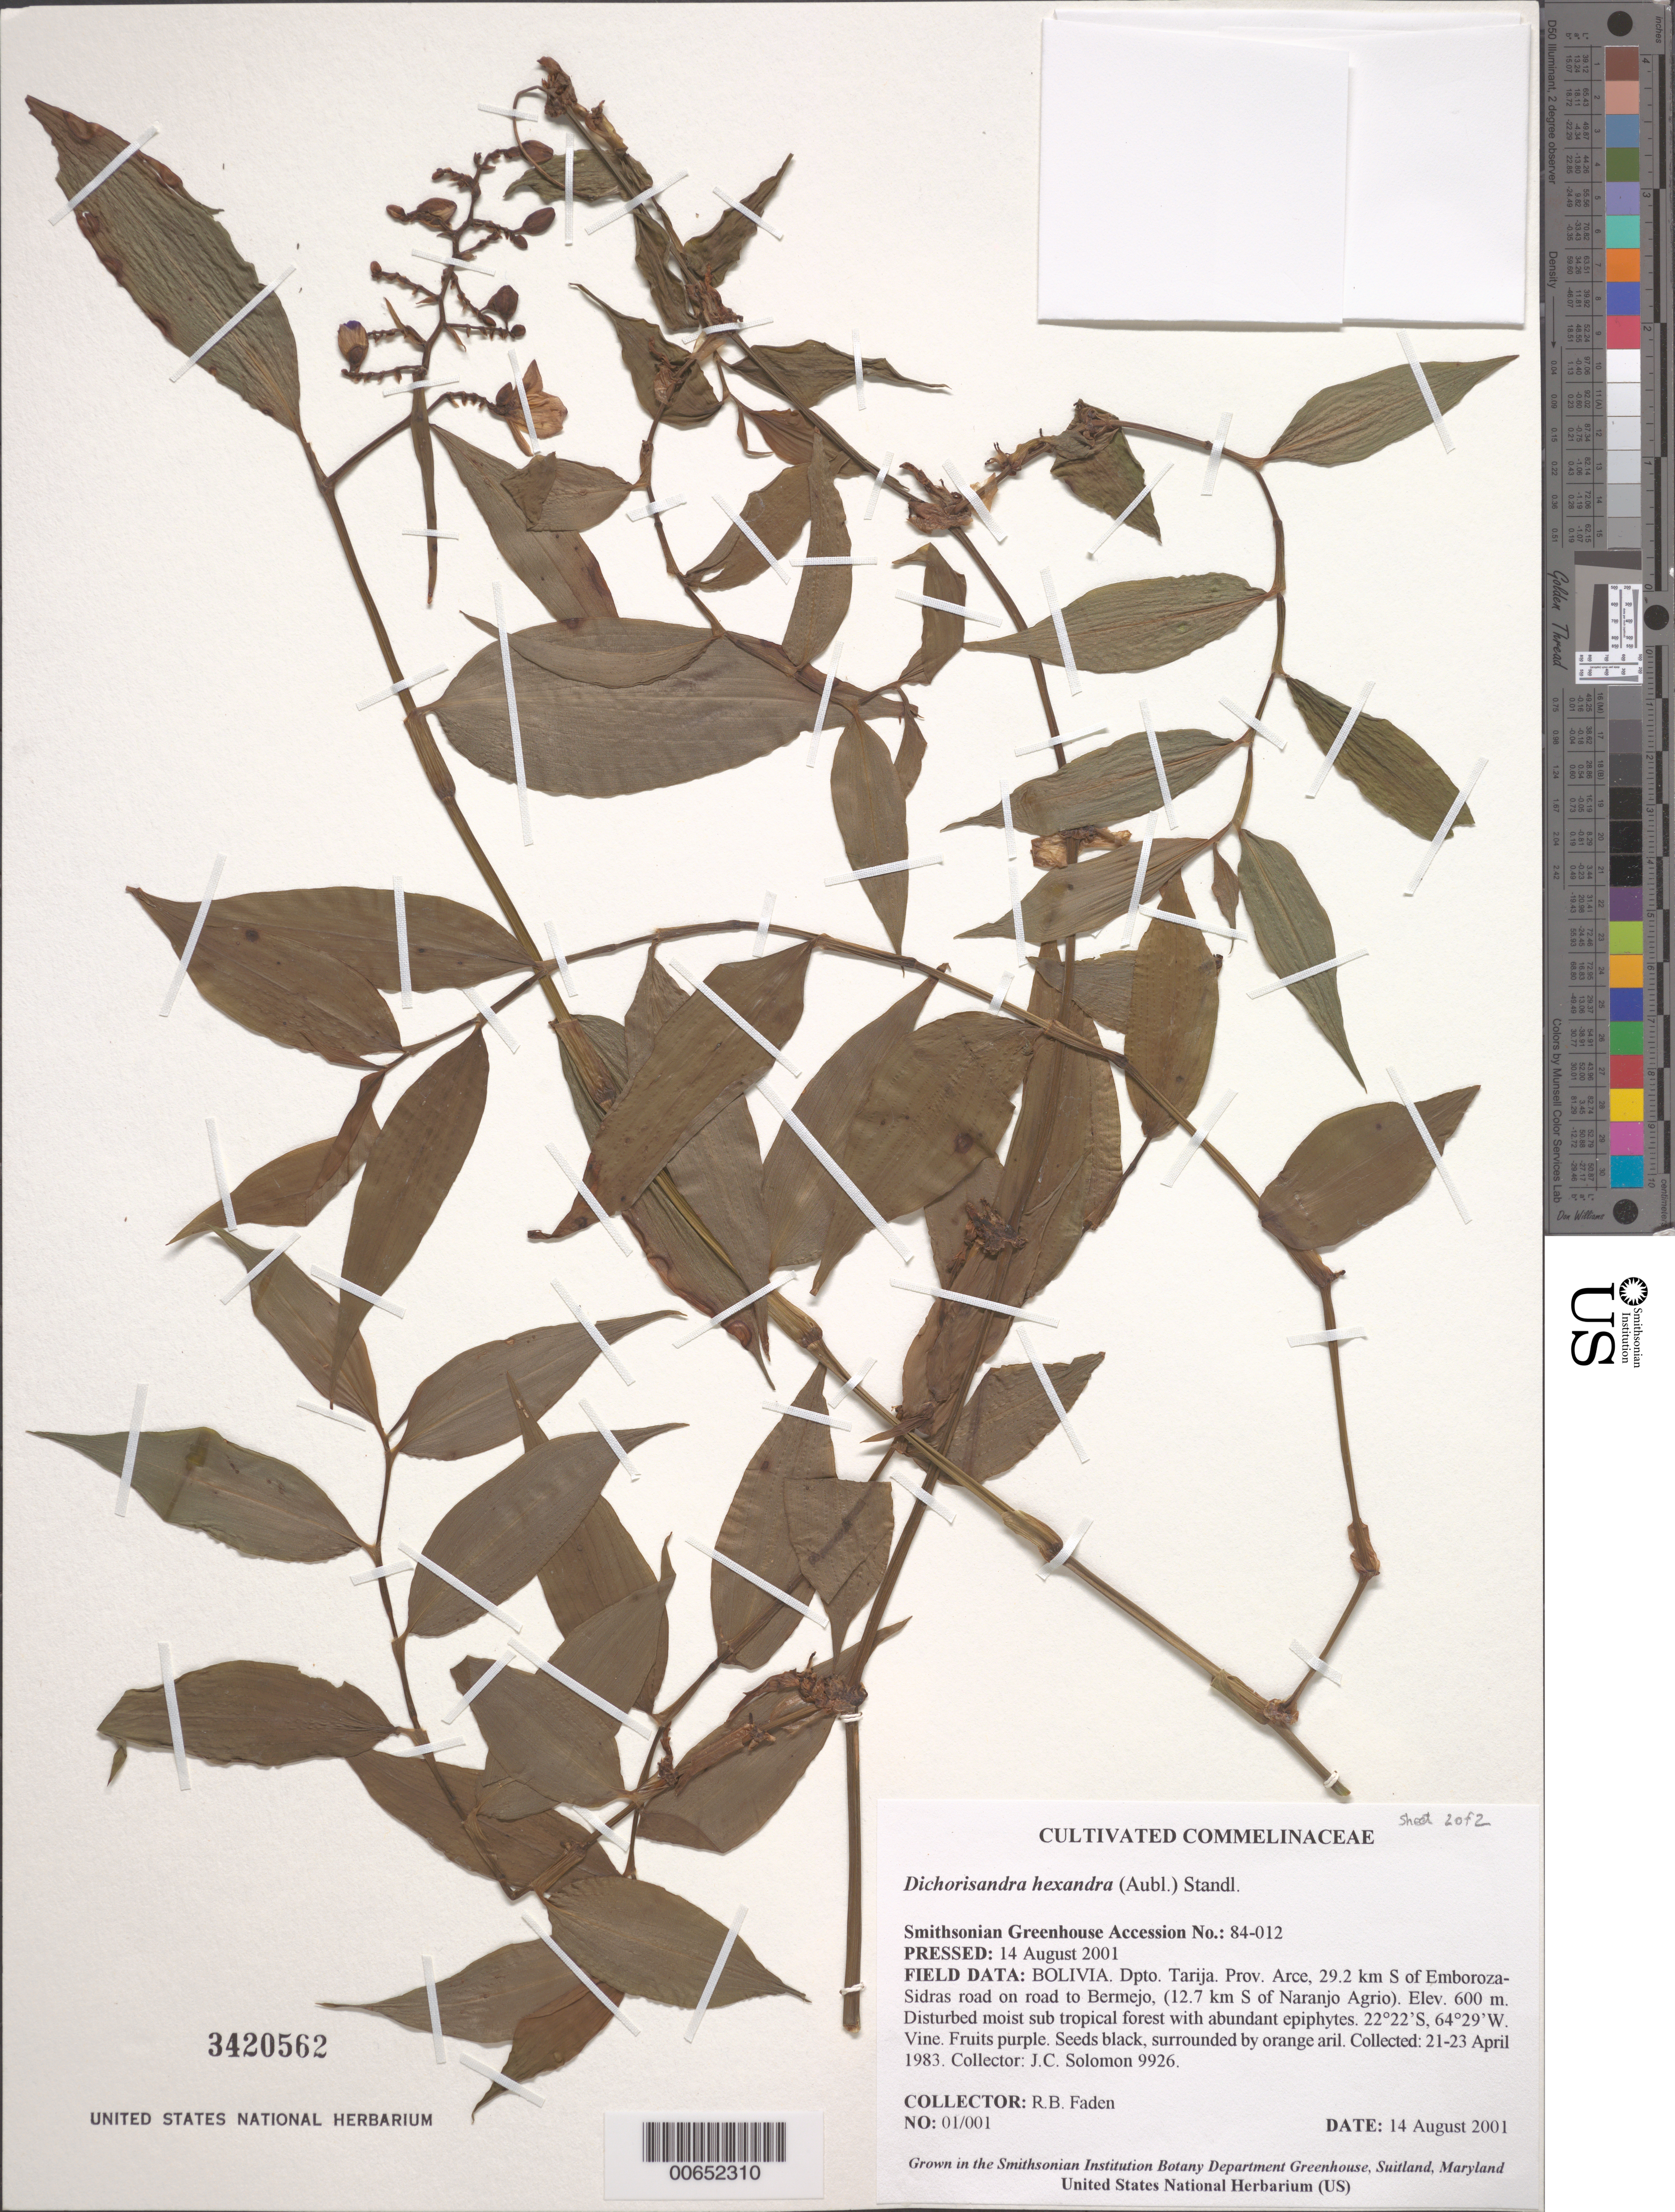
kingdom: Plantae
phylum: Tracheophyta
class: Liliopsida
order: Commelinales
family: Commelinaceae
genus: Dichorisandra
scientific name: Dichorisandra hexandra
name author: (Aubl.) Standl.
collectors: R. B. Faden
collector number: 01/001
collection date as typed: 14 Aug 2001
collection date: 2001-08-14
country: Bolivia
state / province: Tarija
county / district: Arce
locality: S of Emboroza-Sidras Road on road to Bermejo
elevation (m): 600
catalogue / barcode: US 3420562